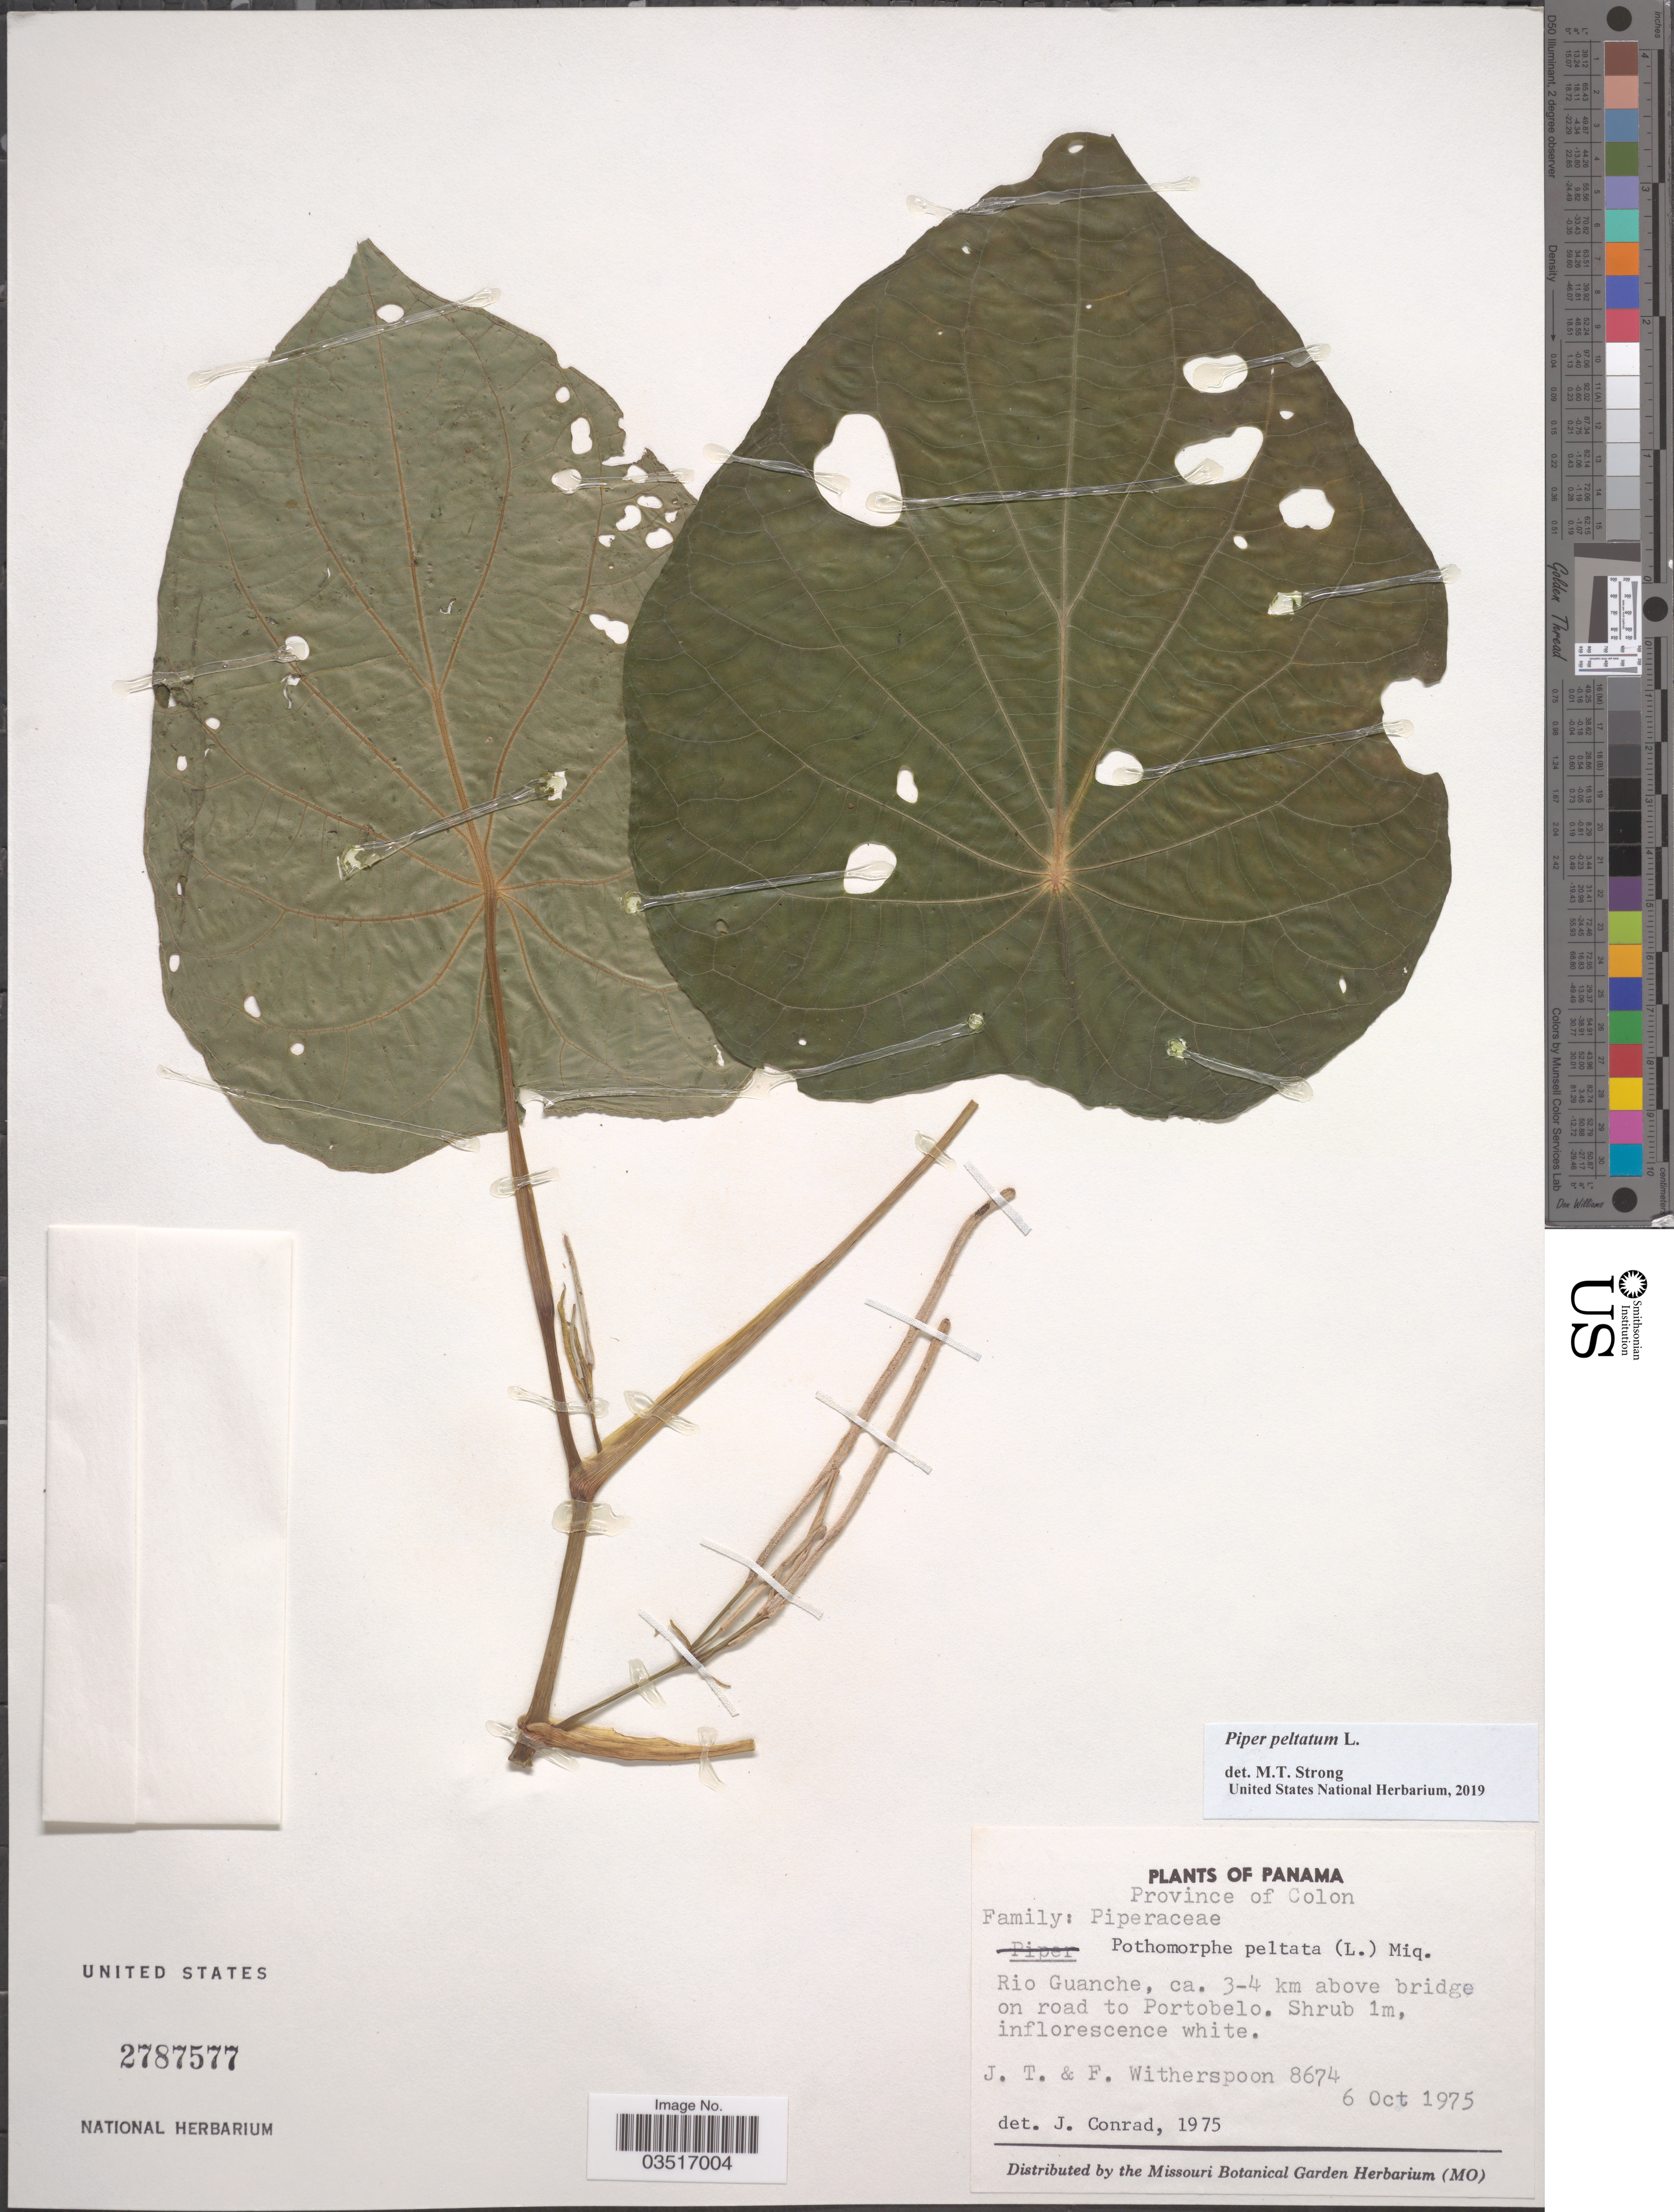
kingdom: Plantae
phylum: Tracheophyta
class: Magnoliopsida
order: Piperales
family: Piperaceae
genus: Piper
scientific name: Piper peltatum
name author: L.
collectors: J. Witherspoon & F. Witherspoon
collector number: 8674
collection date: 1975-10-06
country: Panama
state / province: Colón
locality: Province of Colon. Rio Guanche, ca. 3-4 km above bridge on road to Portobelo.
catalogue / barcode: US 2787577